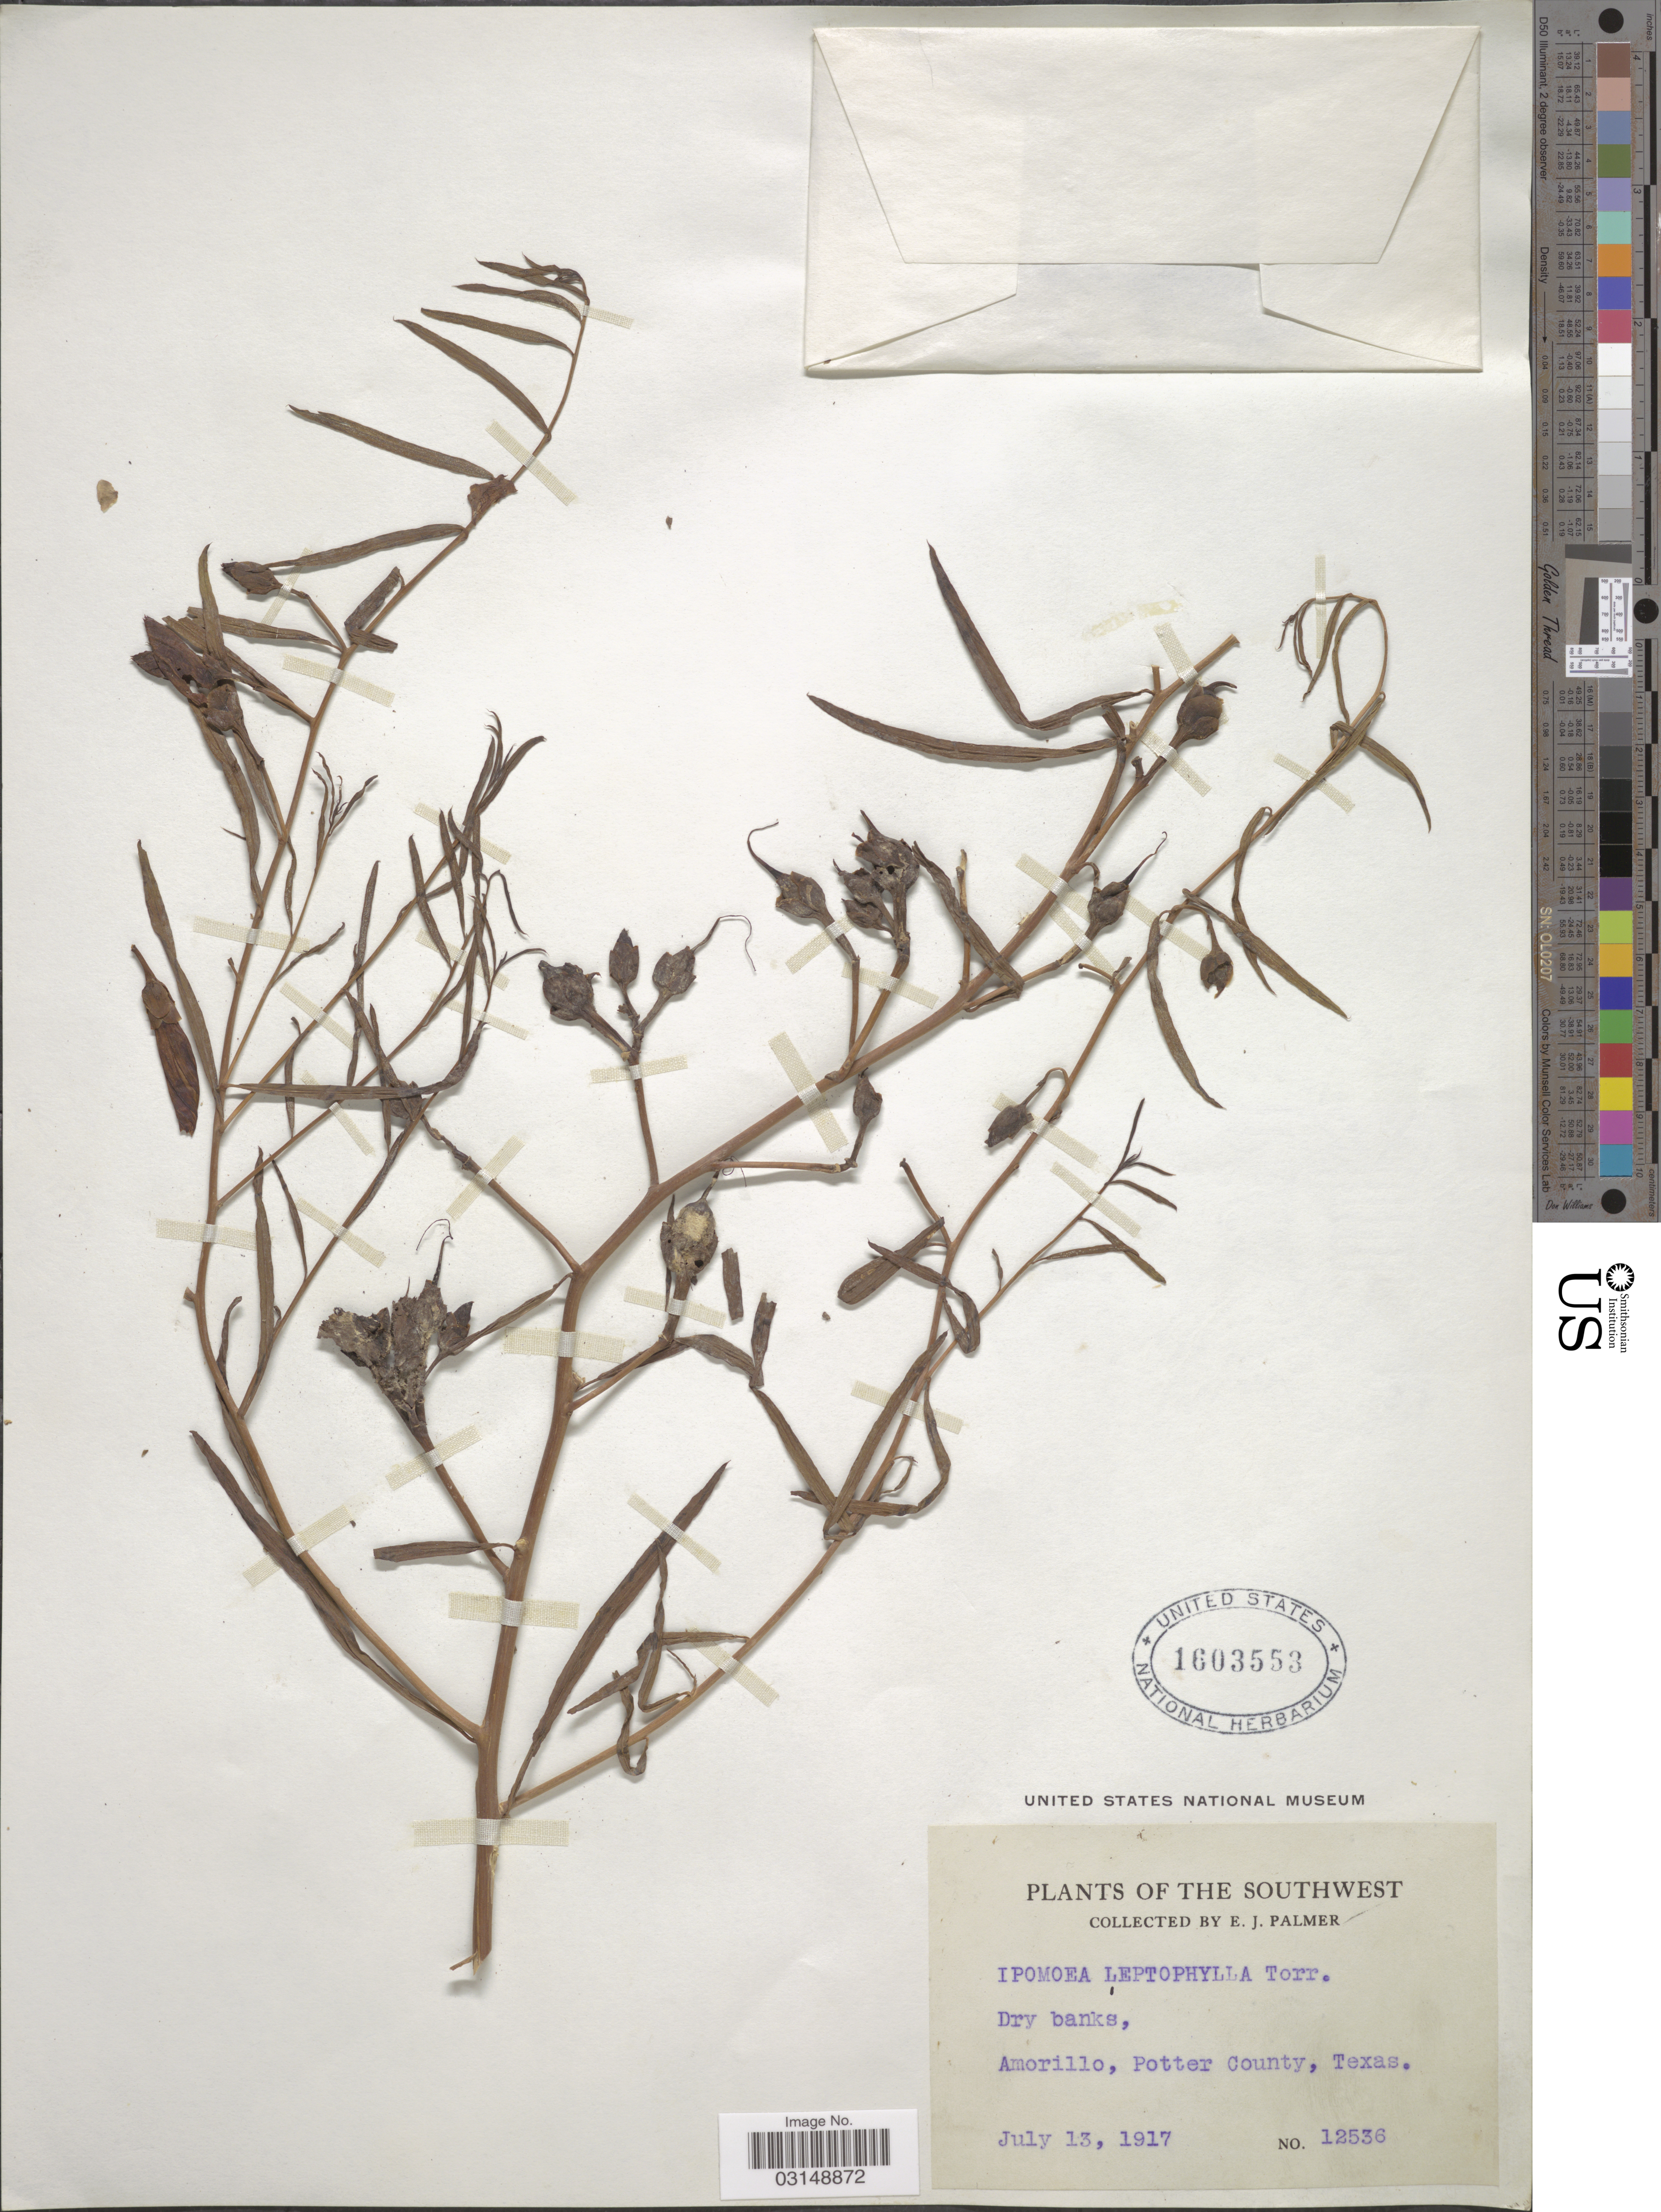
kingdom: Plantae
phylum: Tracheophyta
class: Magnoliopsida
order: Solanales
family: Convolvulaceae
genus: Ipomoea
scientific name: Ipomoea leptophylla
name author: Torr.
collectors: E. J. Palmer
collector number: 12536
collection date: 1917-07-13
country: United States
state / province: Texas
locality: Amorillo, Potter County. Southwest.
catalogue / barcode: US 1603553